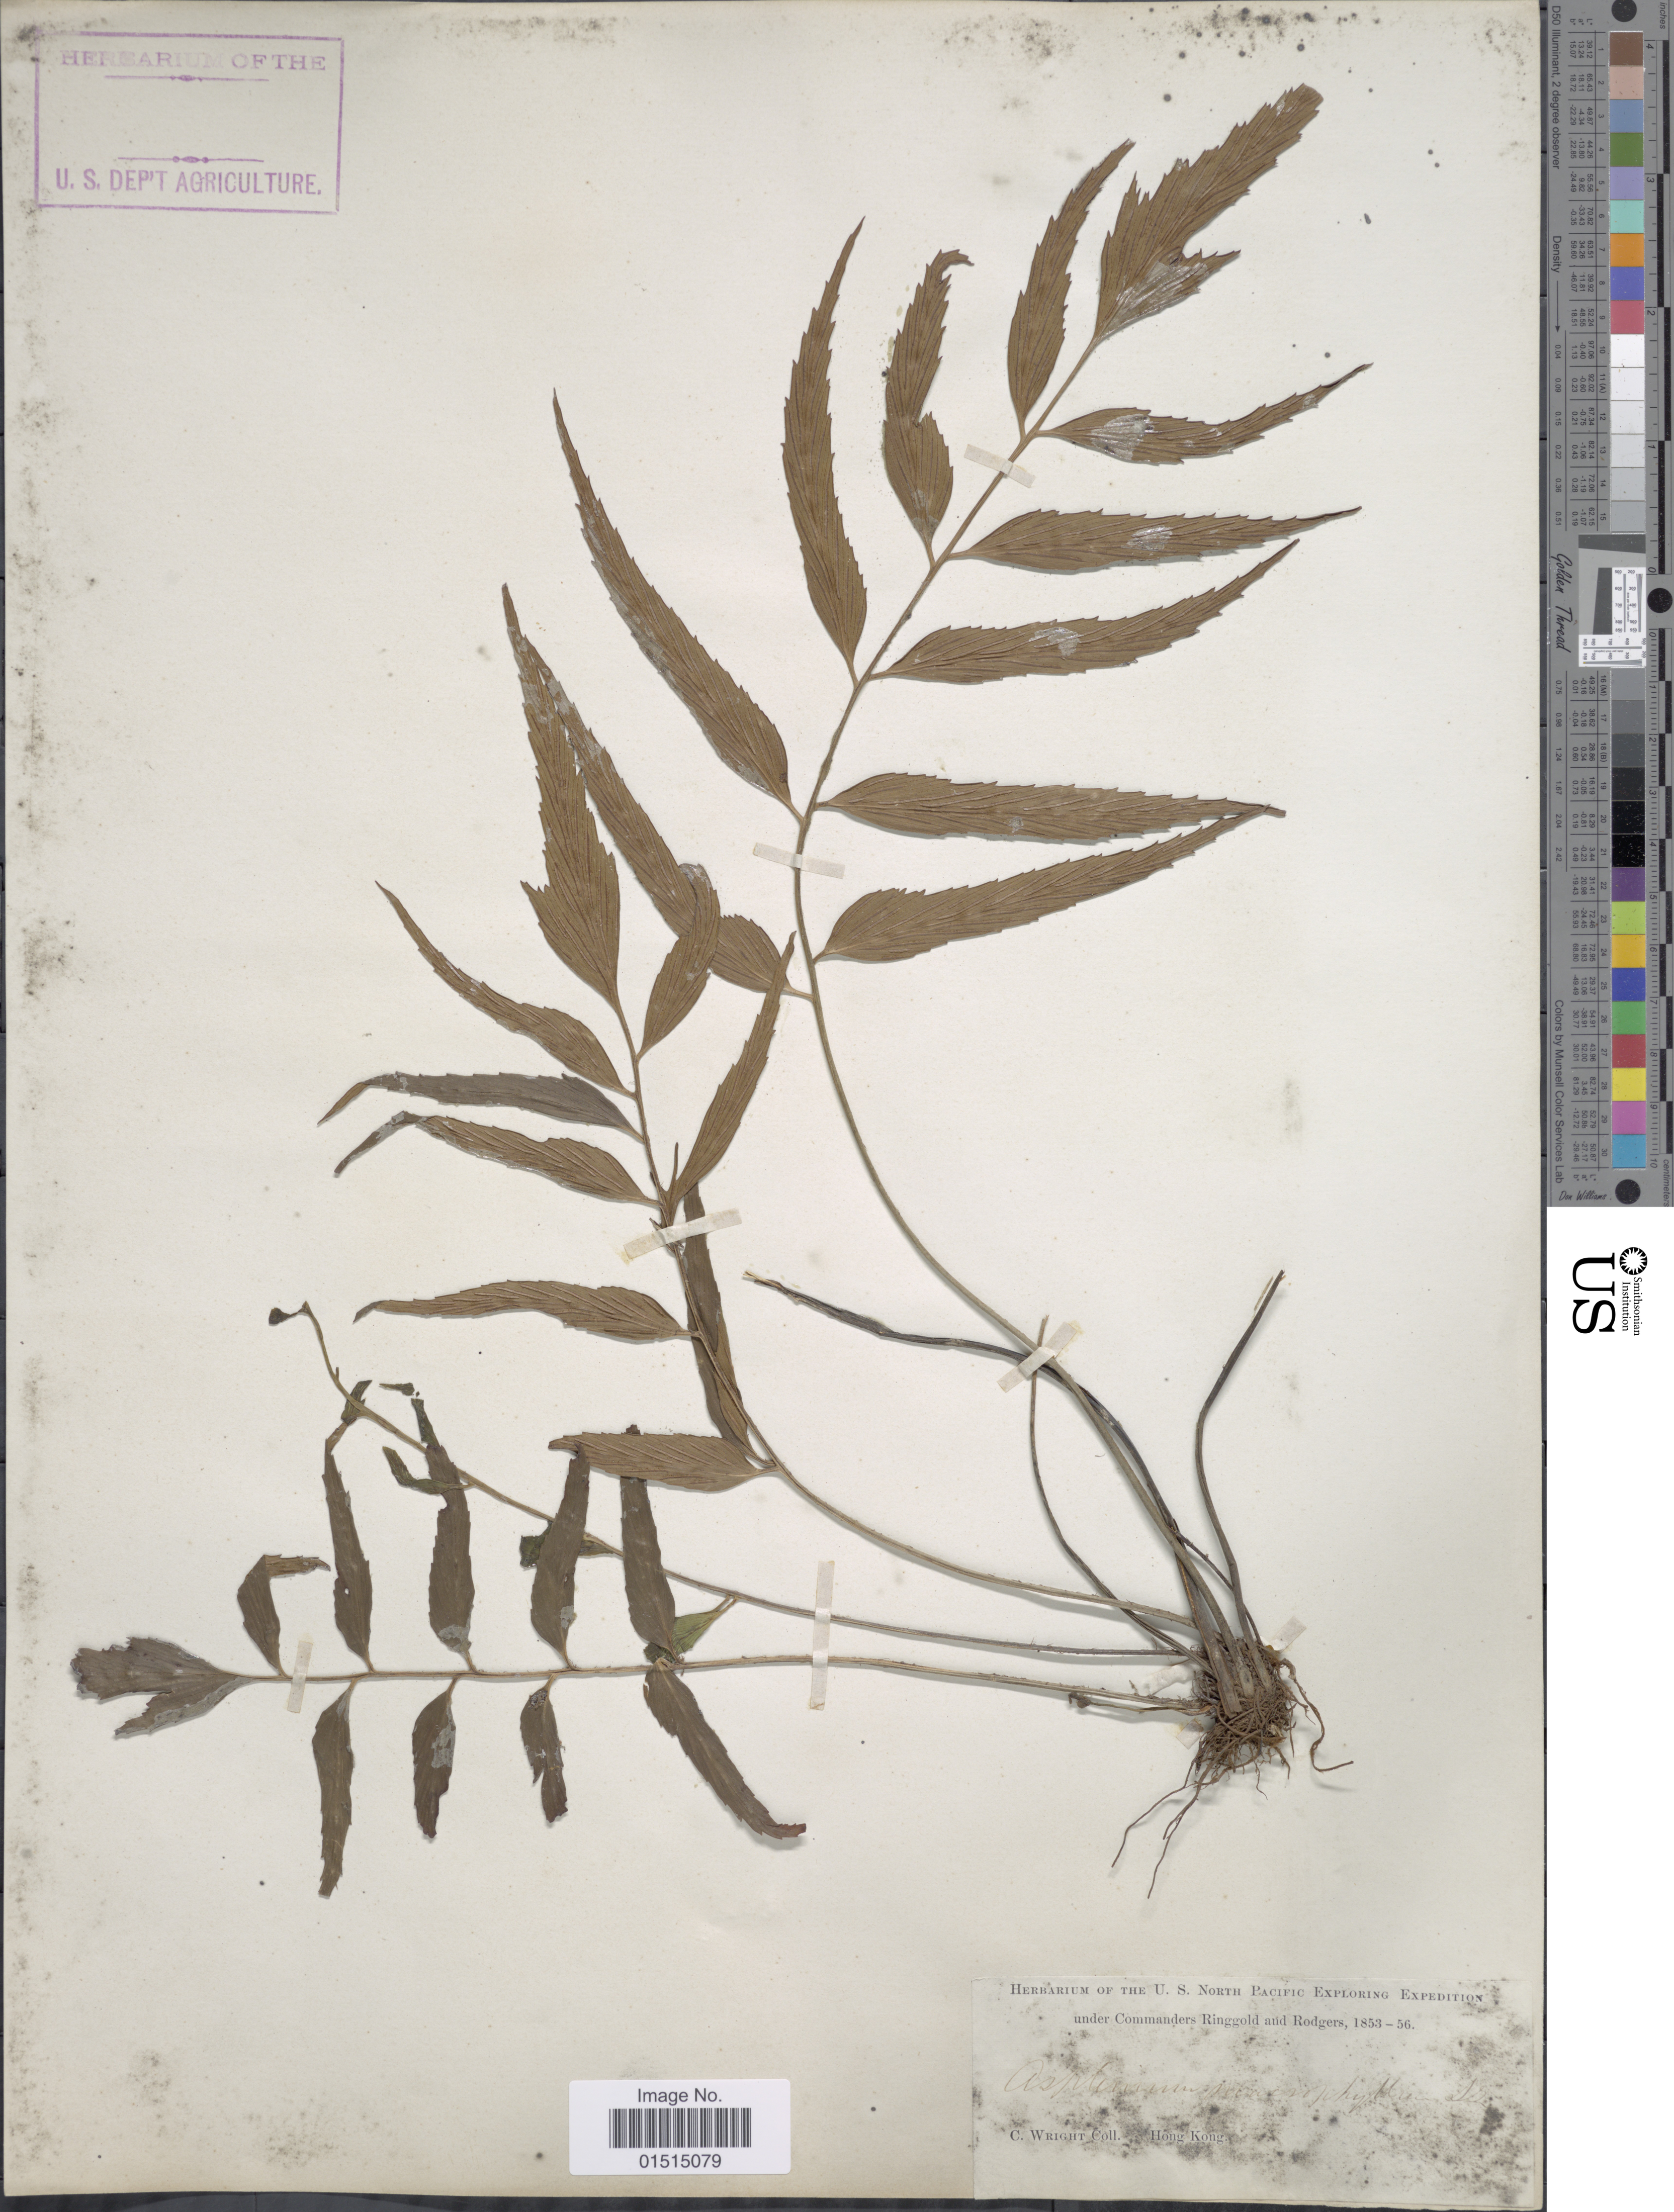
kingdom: Plantae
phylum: Tracheophyta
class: Polypodiopsida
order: Polypodiales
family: Aspleniaceae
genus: Asplenium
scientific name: Asplenium macrophyllum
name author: Sw.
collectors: C. Wright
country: China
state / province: Hong Kong